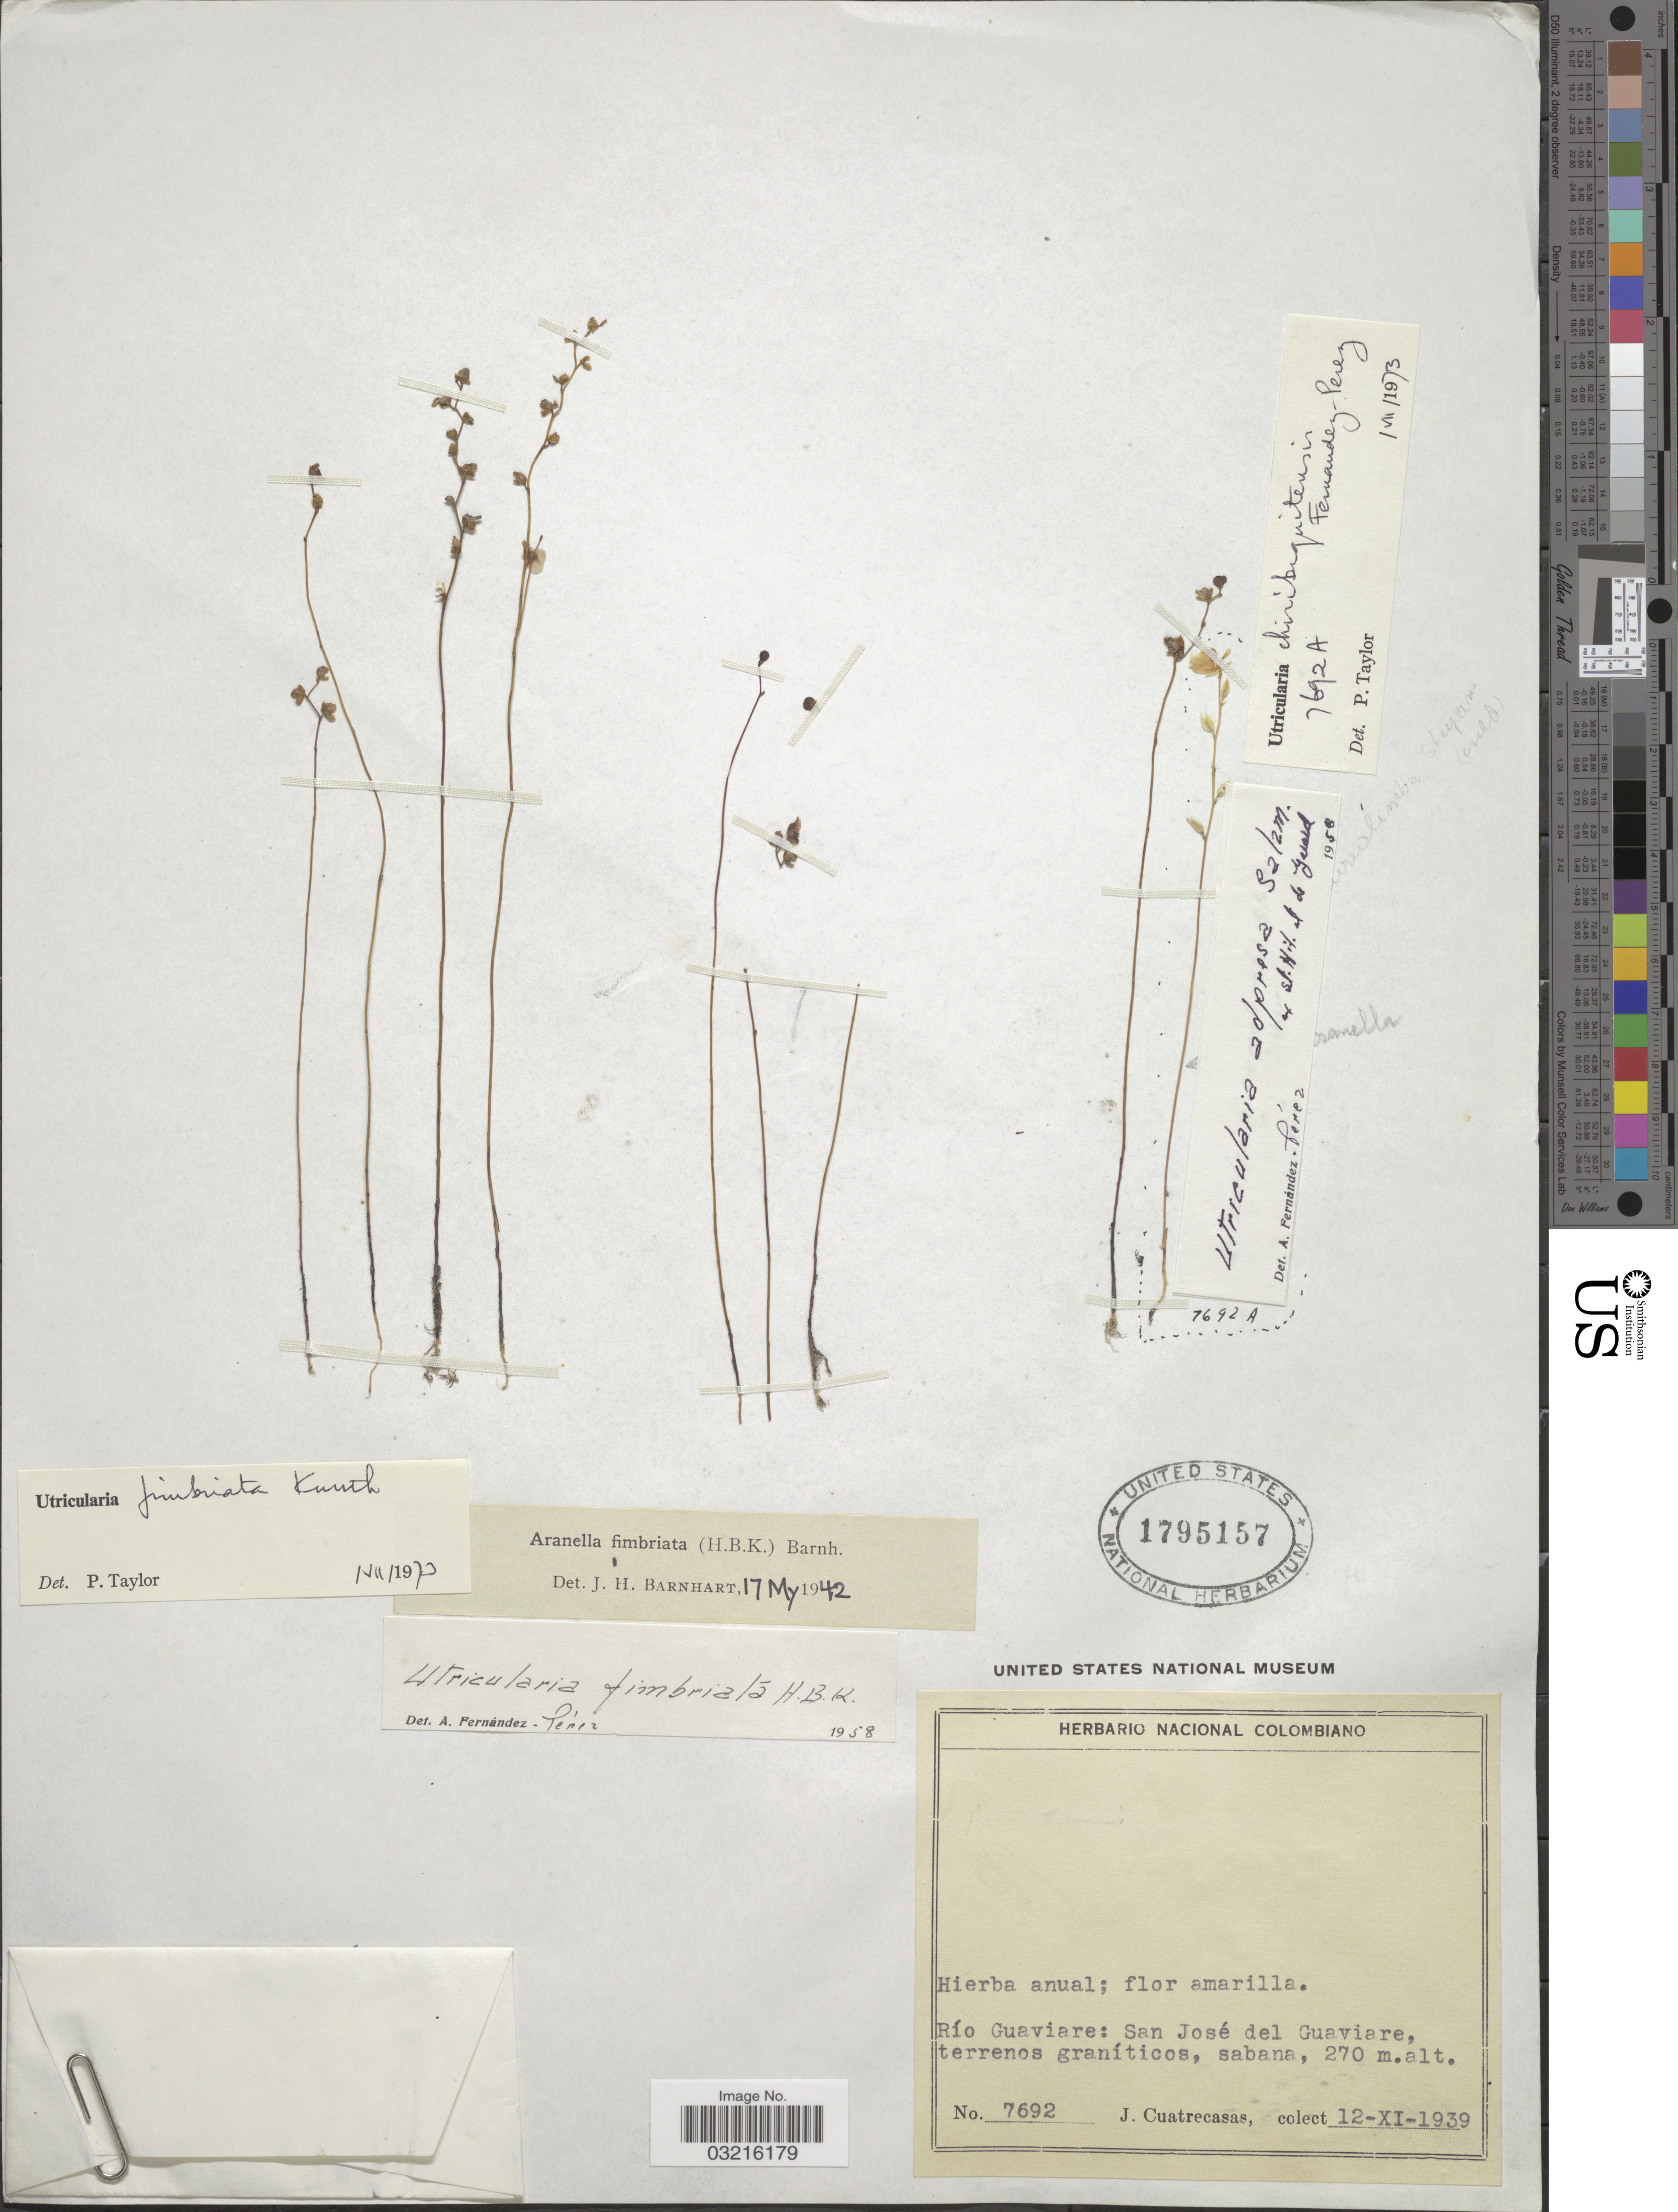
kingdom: Plantae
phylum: Tracheophyta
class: Magnoliopsida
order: Lamiales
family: Lentibulariaceae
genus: Utricularia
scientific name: Utricularia fimbriata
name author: Kunth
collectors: J. Cuatrecasas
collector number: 7692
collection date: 1939-11-12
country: Colombia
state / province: Guaviare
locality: Río Guaviare: San José del Guaviare.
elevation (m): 270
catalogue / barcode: US 1795157